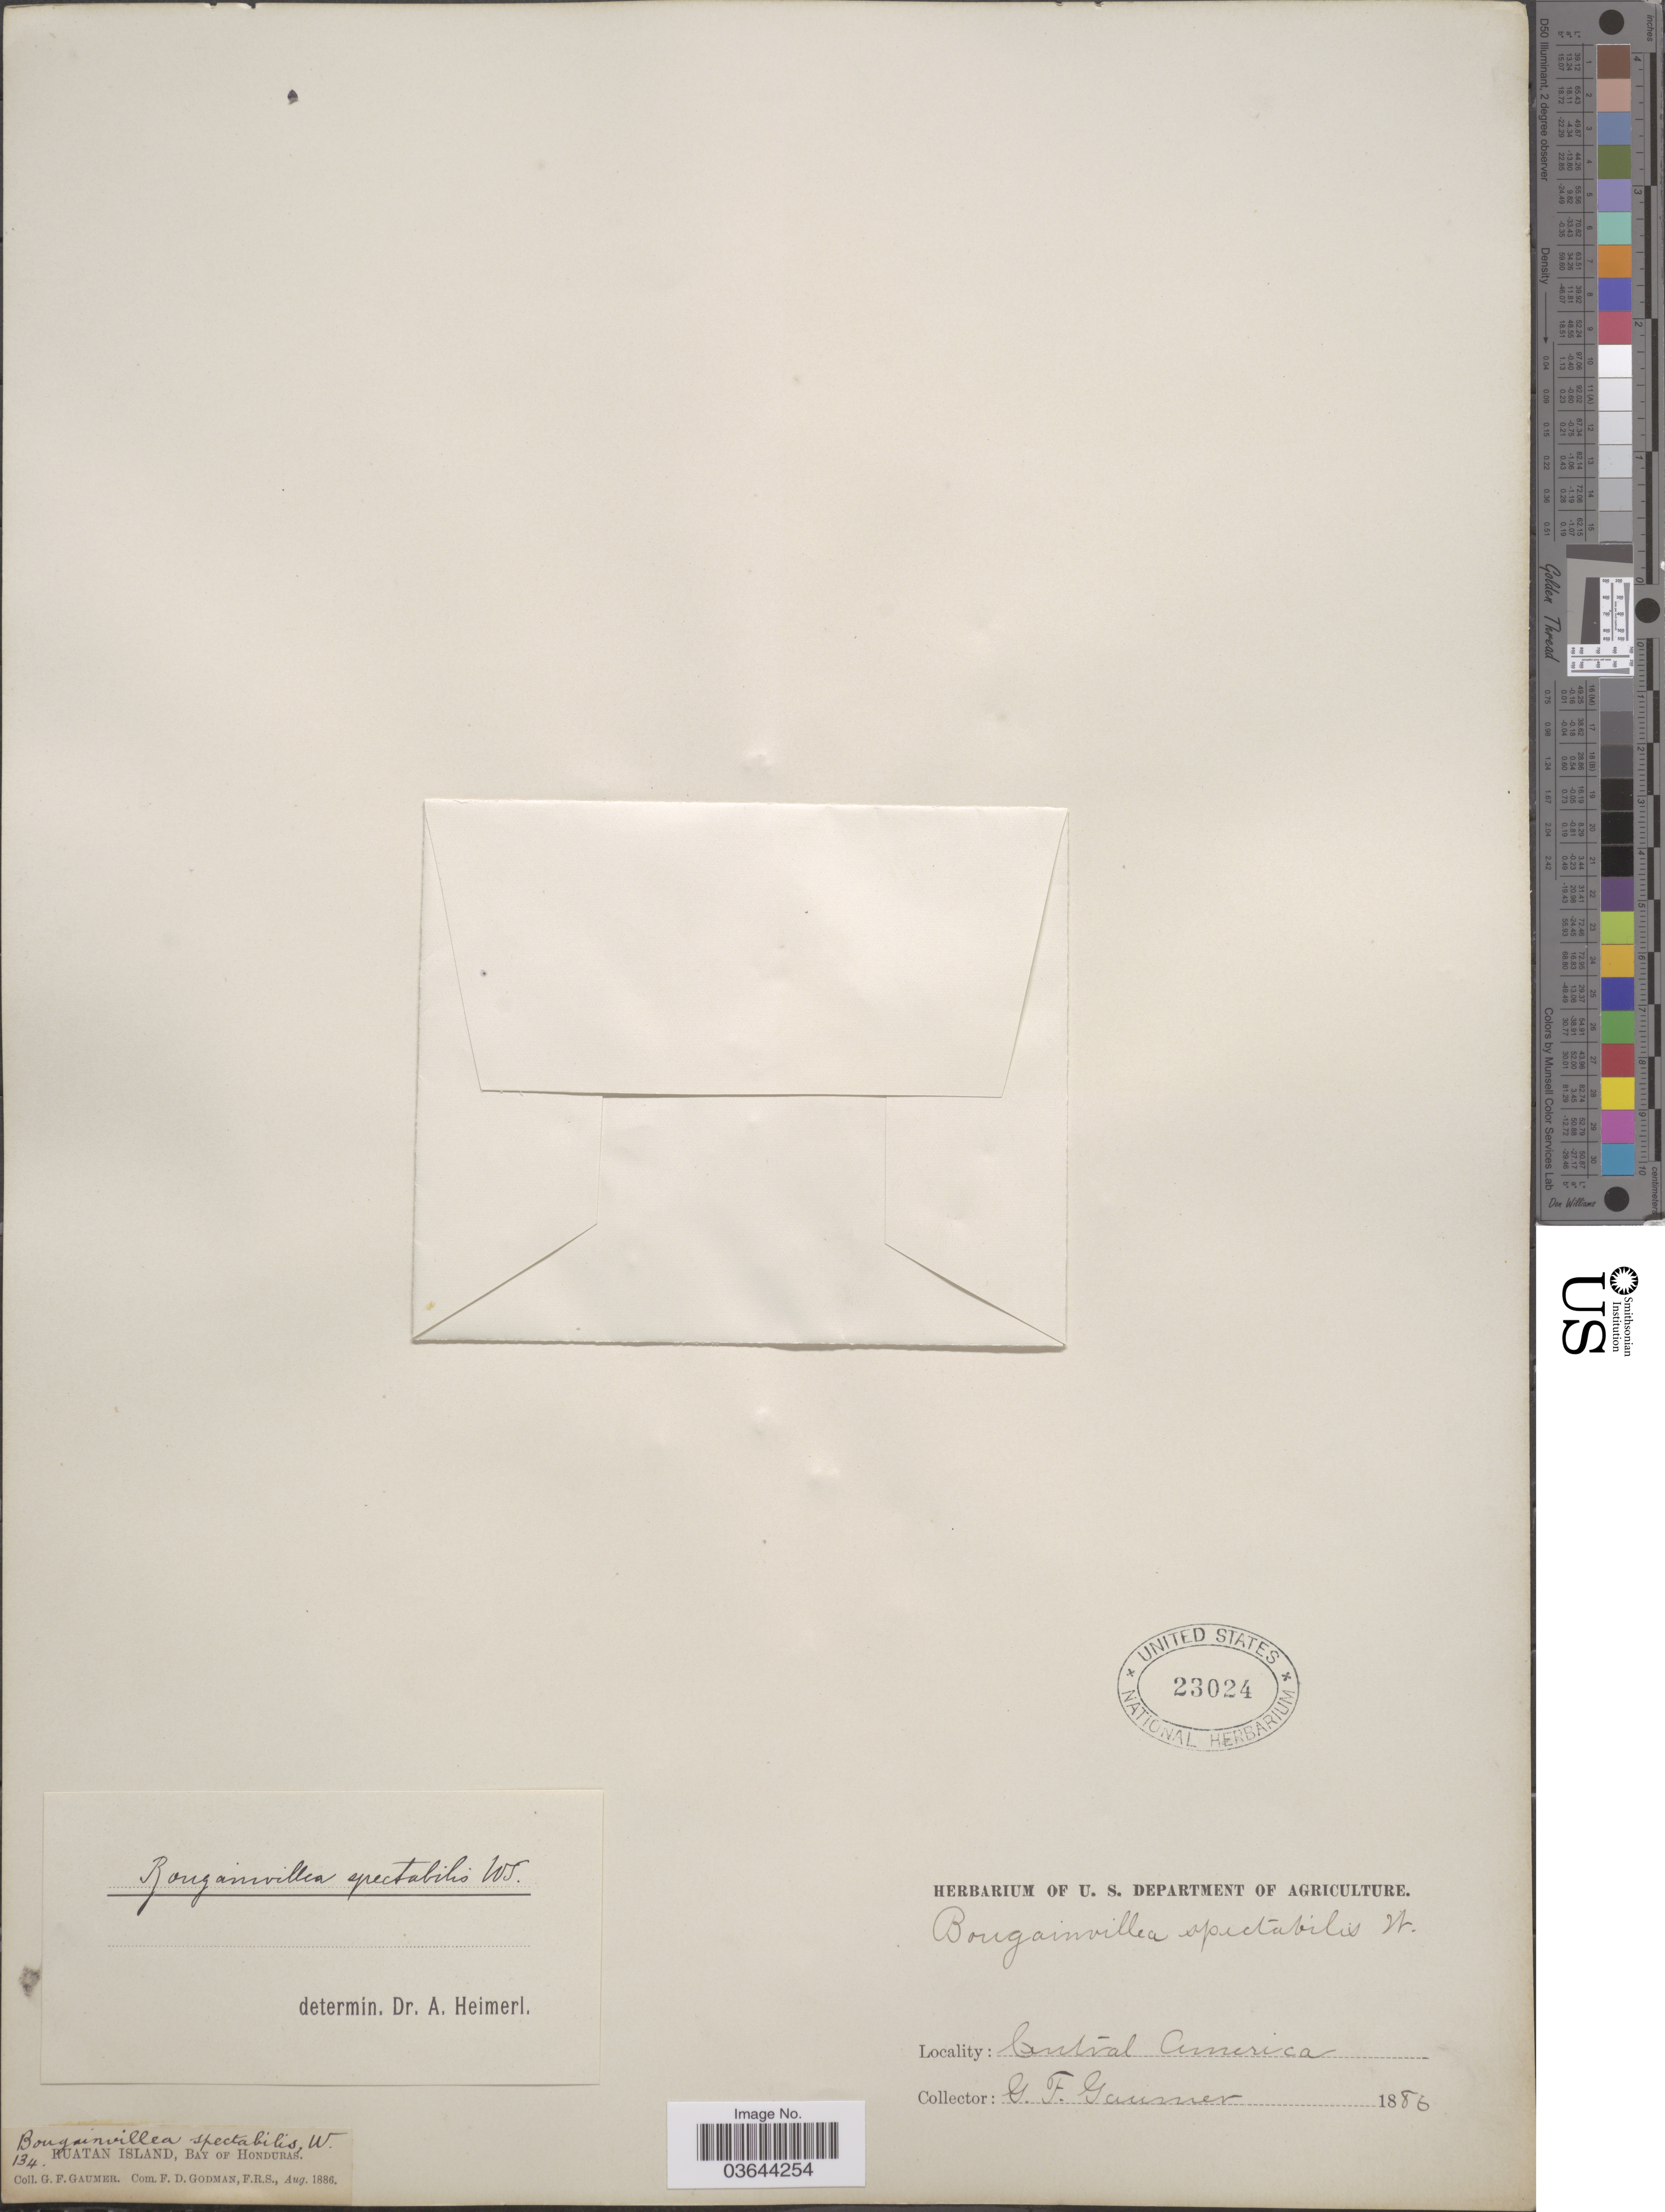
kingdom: Plantae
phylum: Tracheophyta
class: Magnoliopsida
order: Caryophyllales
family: Nyctaginaceae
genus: Bougainvillea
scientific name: Bougainvillea spectabilis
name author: Willd.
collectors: G. F. Gaumer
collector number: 134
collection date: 1886-08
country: Honduras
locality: Ruatan Island, Bay of Honduras. Central America.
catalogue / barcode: US 23024